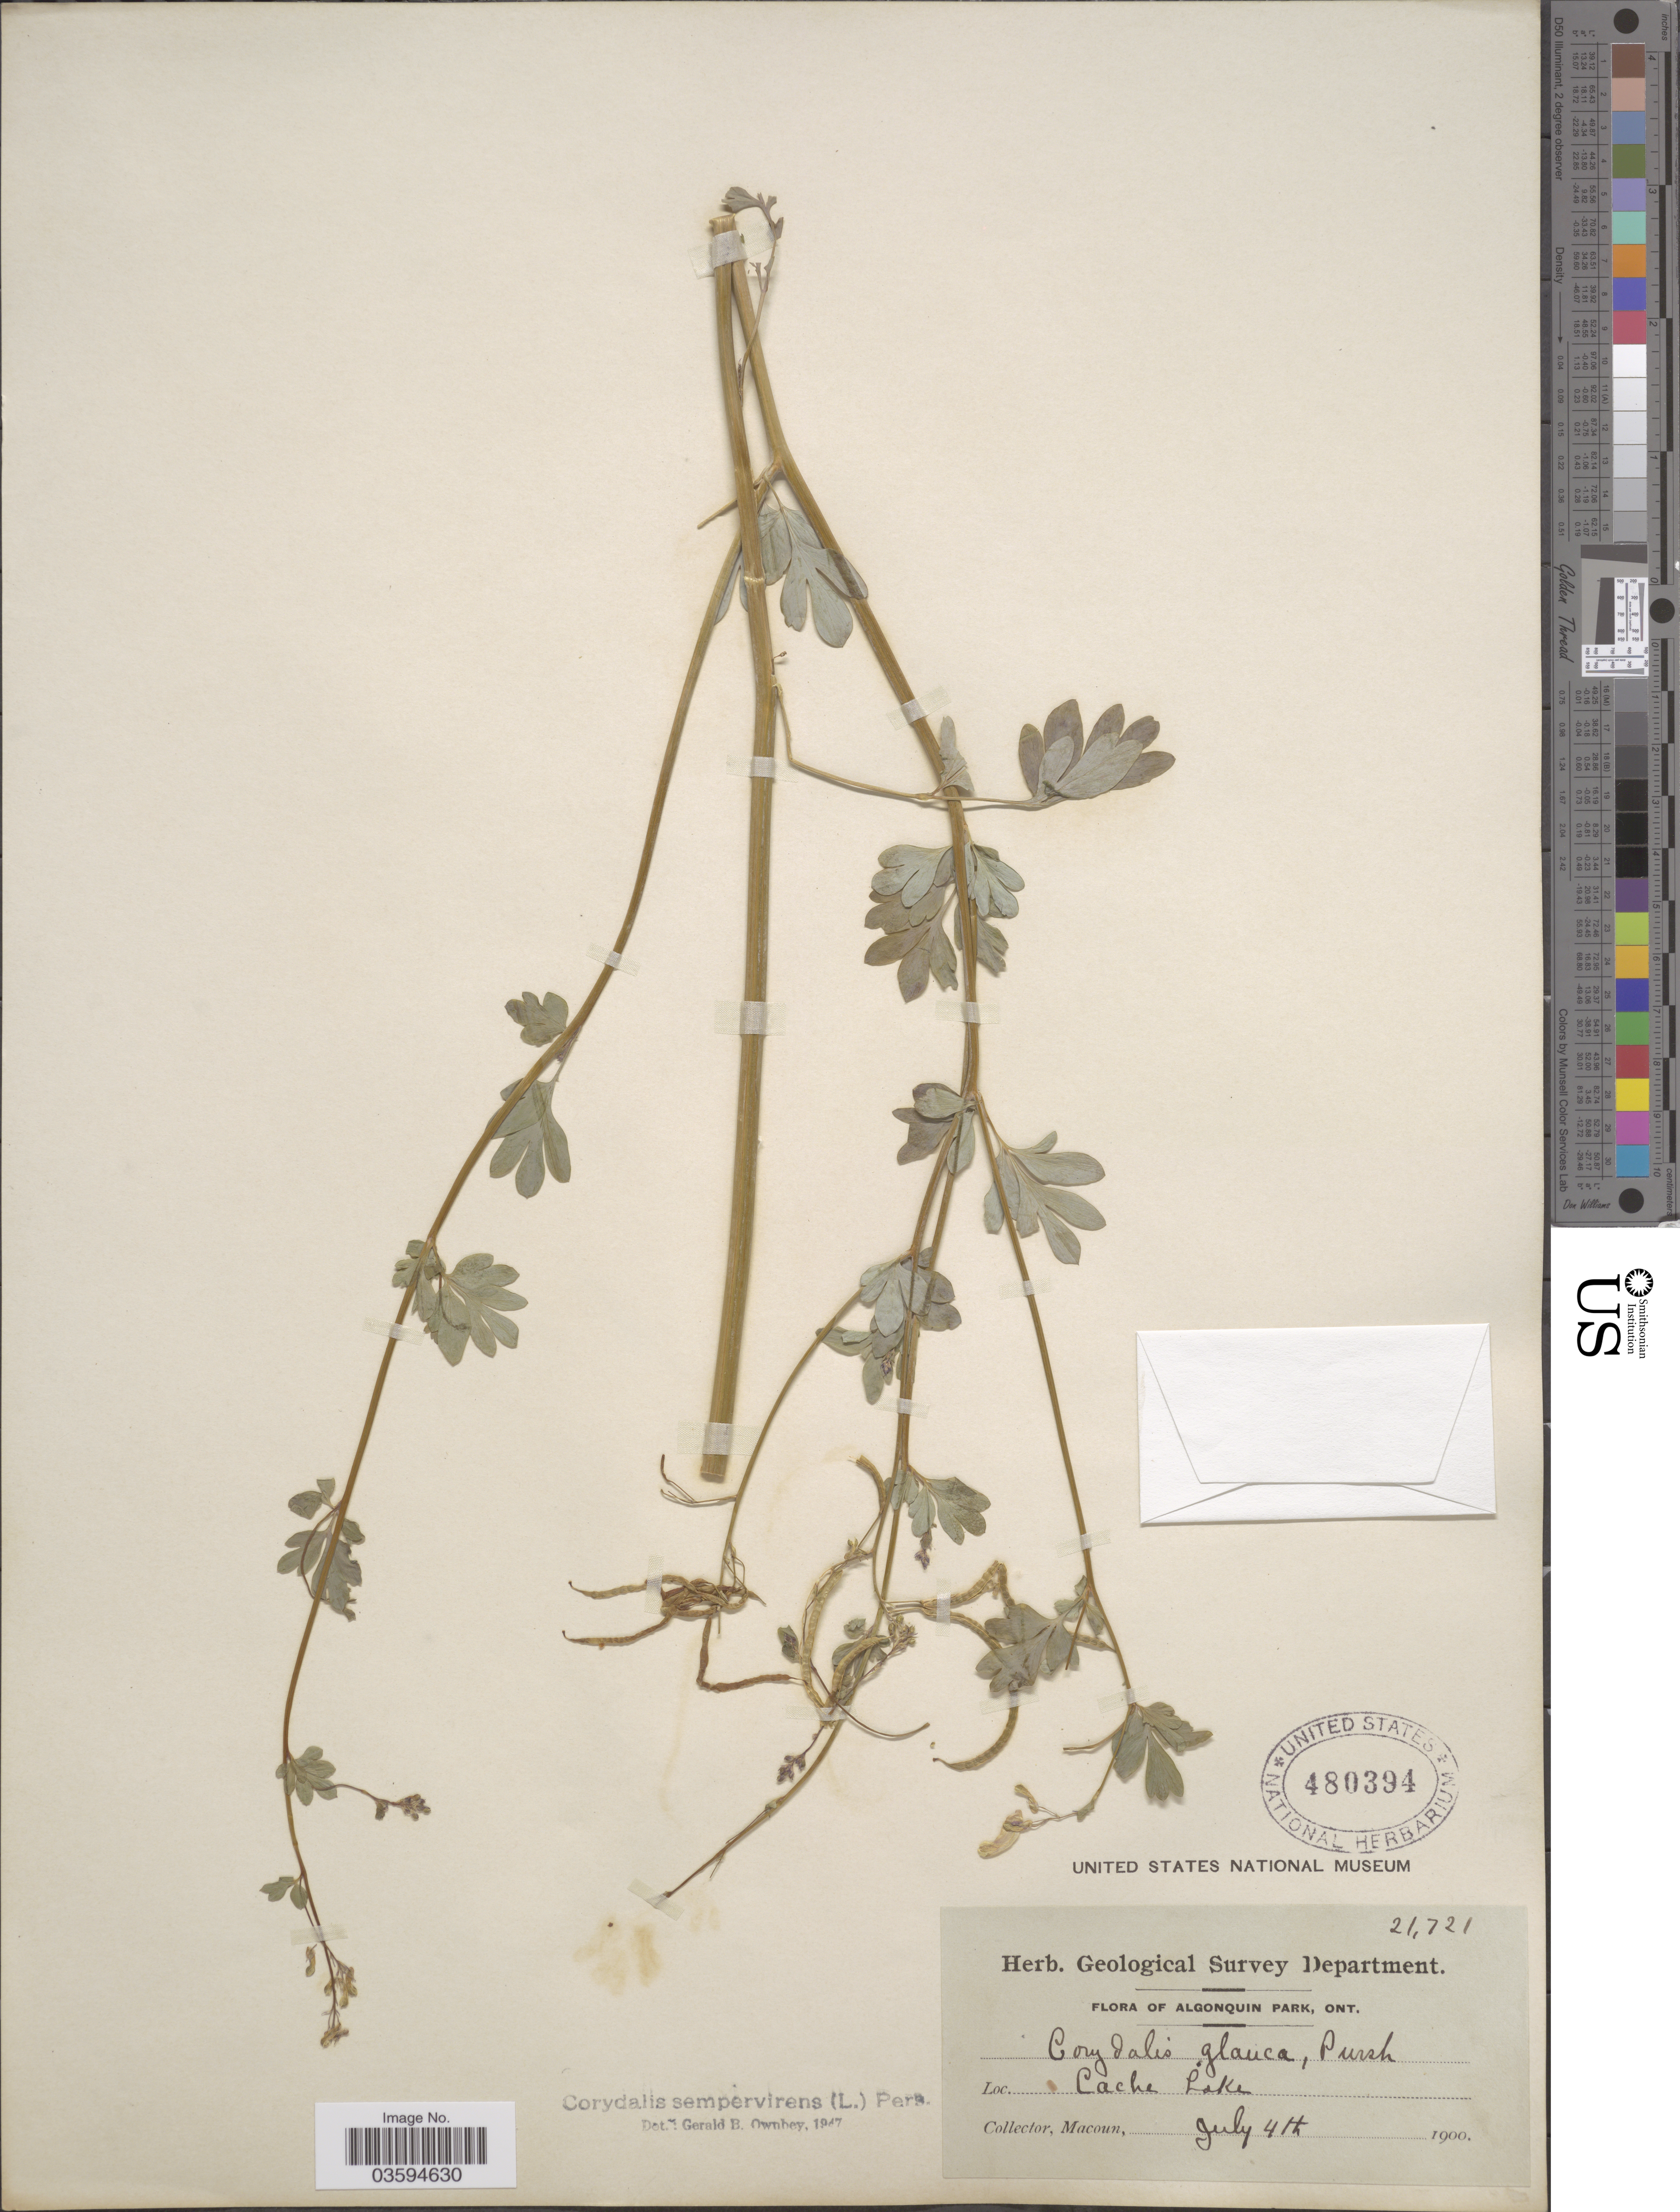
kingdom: Plantae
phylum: Tracheophyta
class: Magnoliopsida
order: Ranunculales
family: Papaveraceae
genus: Capnoides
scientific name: Capnoides sempervirens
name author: (L.) Borkh.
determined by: Strong, M. T., (US), Smithsonian Institution - National Museum of Natural History (UNITED STATES)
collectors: -- Macoun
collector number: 21721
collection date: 1900-07-04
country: Canada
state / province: Ontario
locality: Algonquin Park. Cache Lake.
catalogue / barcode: US 480394